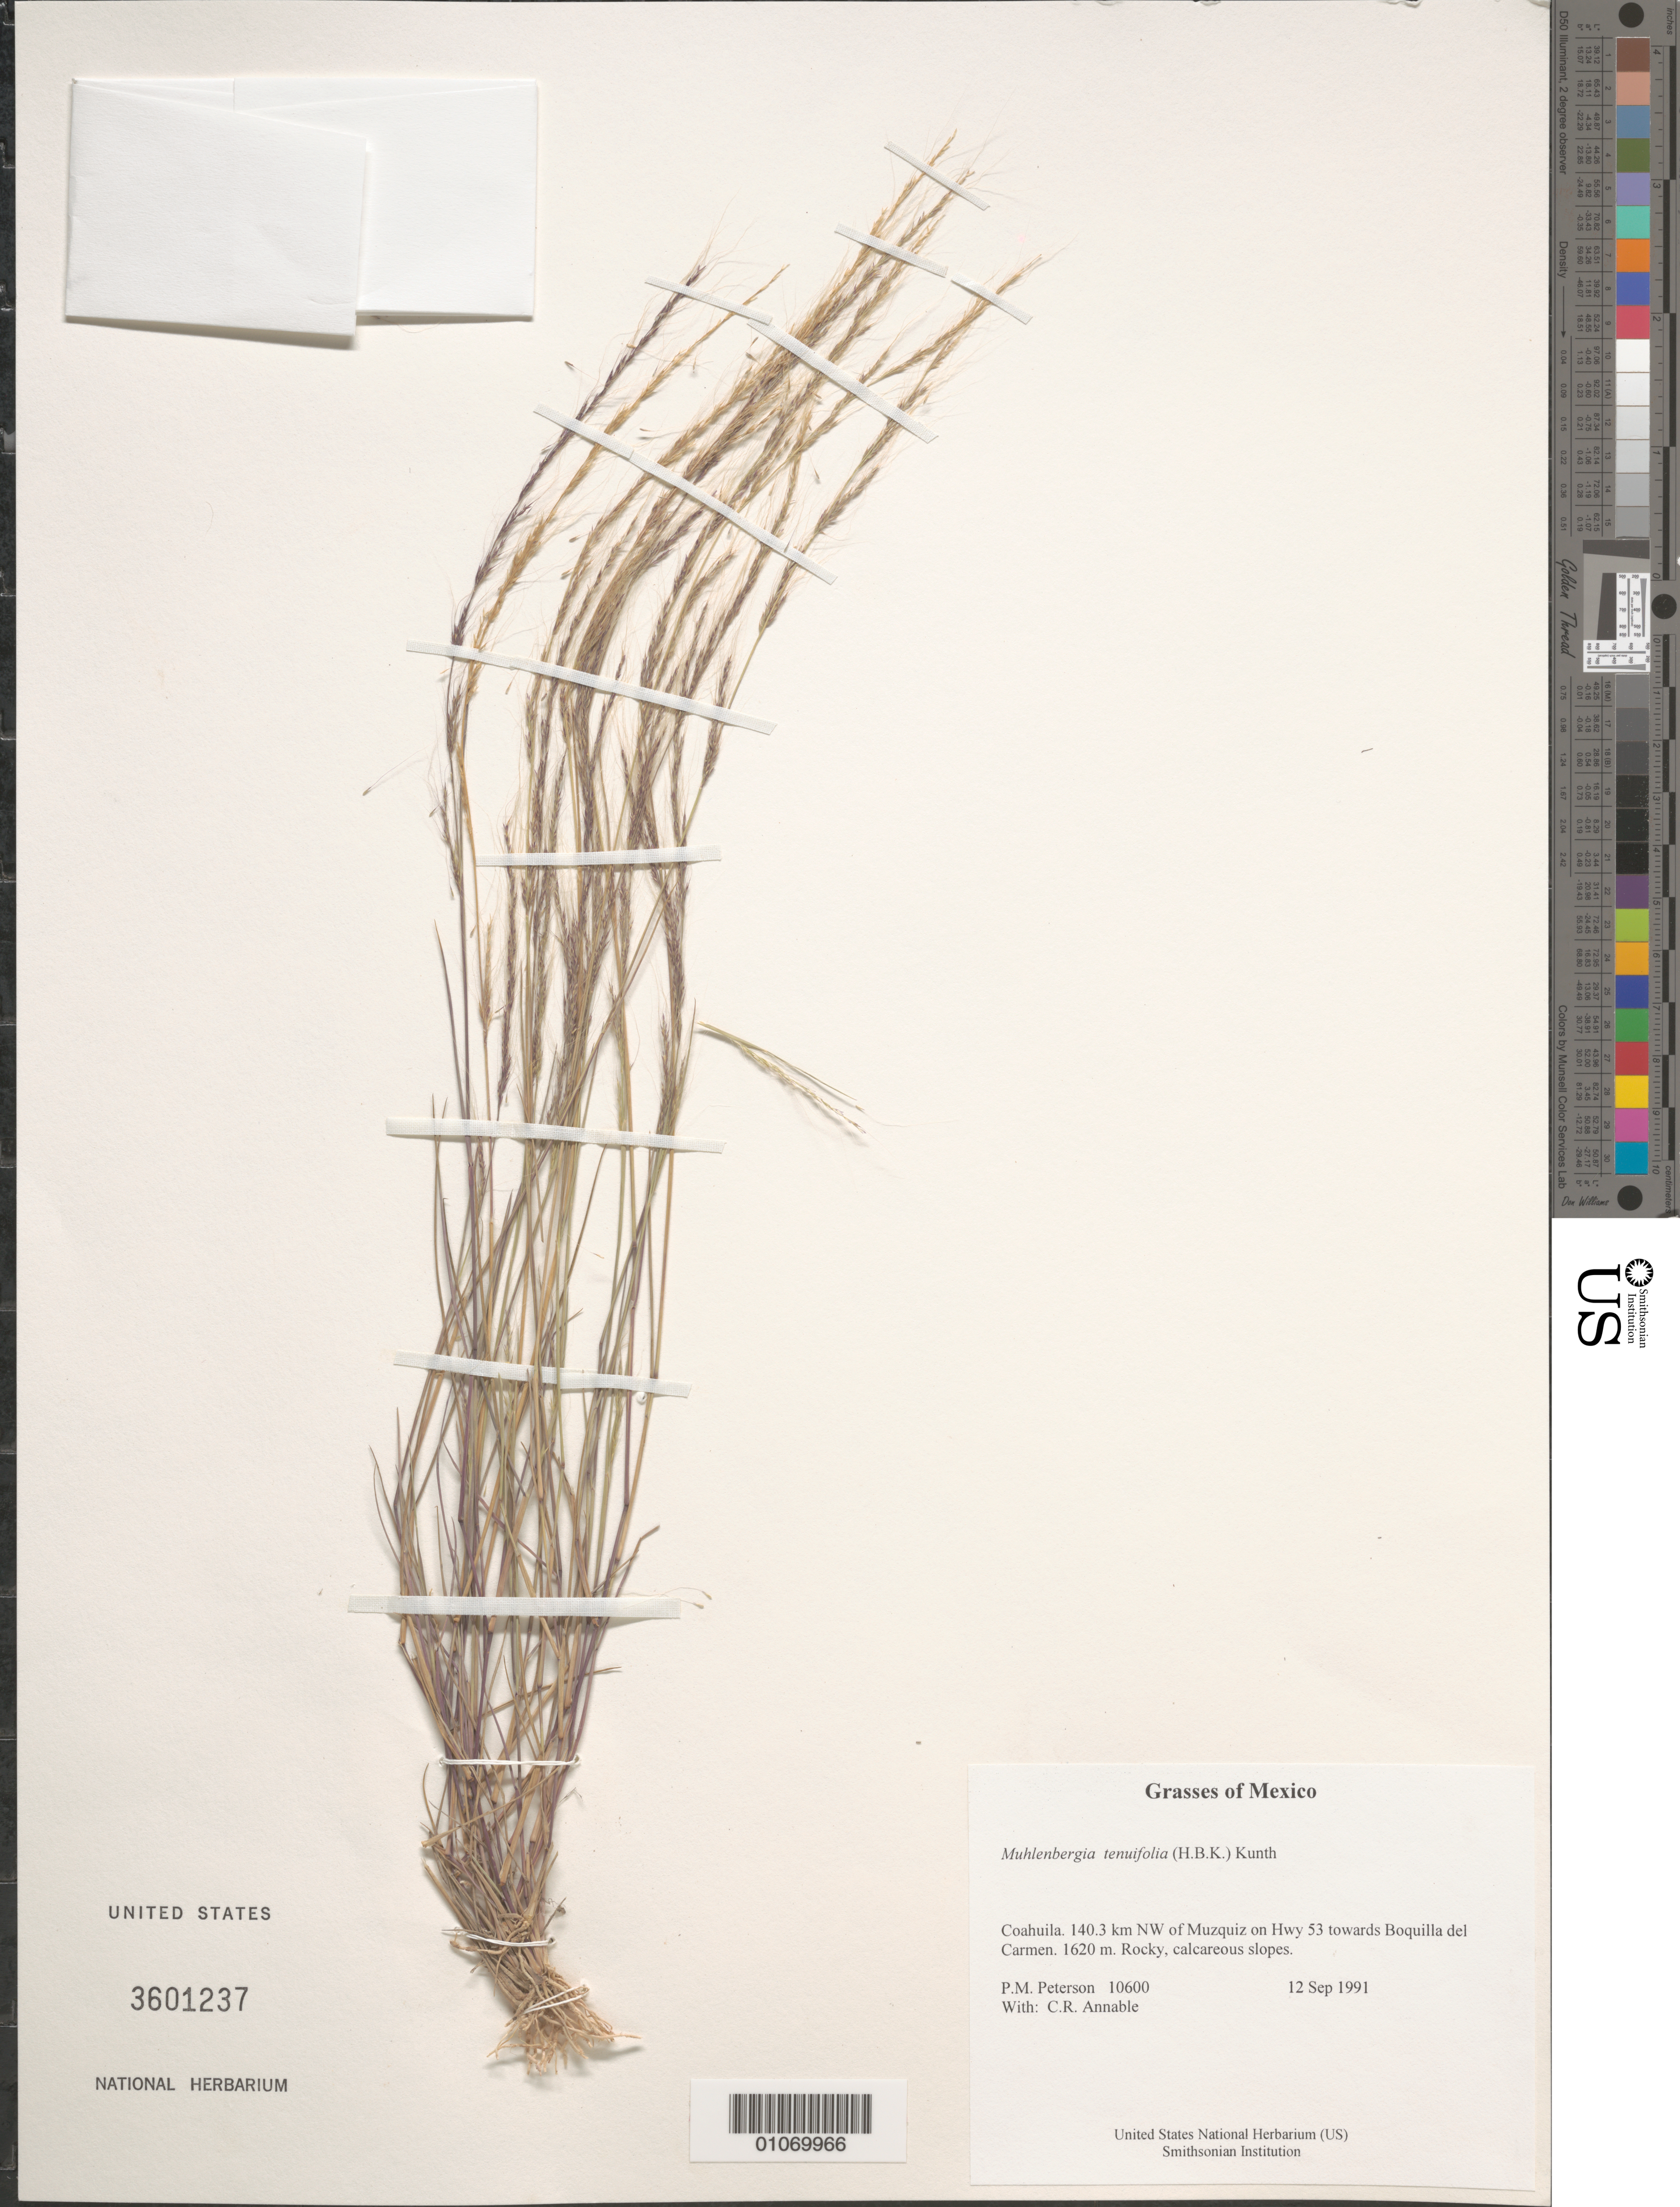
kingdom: Plantae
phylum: Tracheophyta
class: Liliopsida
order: Poales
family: Poaceae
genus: Muhlenbergia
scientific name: Muhlenbergia tenuifolia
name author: (Kunth) Kunth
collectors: P. M. Peterson & C. R. Annable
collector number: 10600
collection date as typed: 12 Sep 1991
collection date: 1991-09-12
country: Mexico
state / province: Coahuila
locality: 140.3 km NW of Muzquiz on Hwy 53 towards Boquilla del Carmen.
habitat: Rocky, calcareous slopes.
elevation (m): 1620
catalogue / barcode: US 3601237